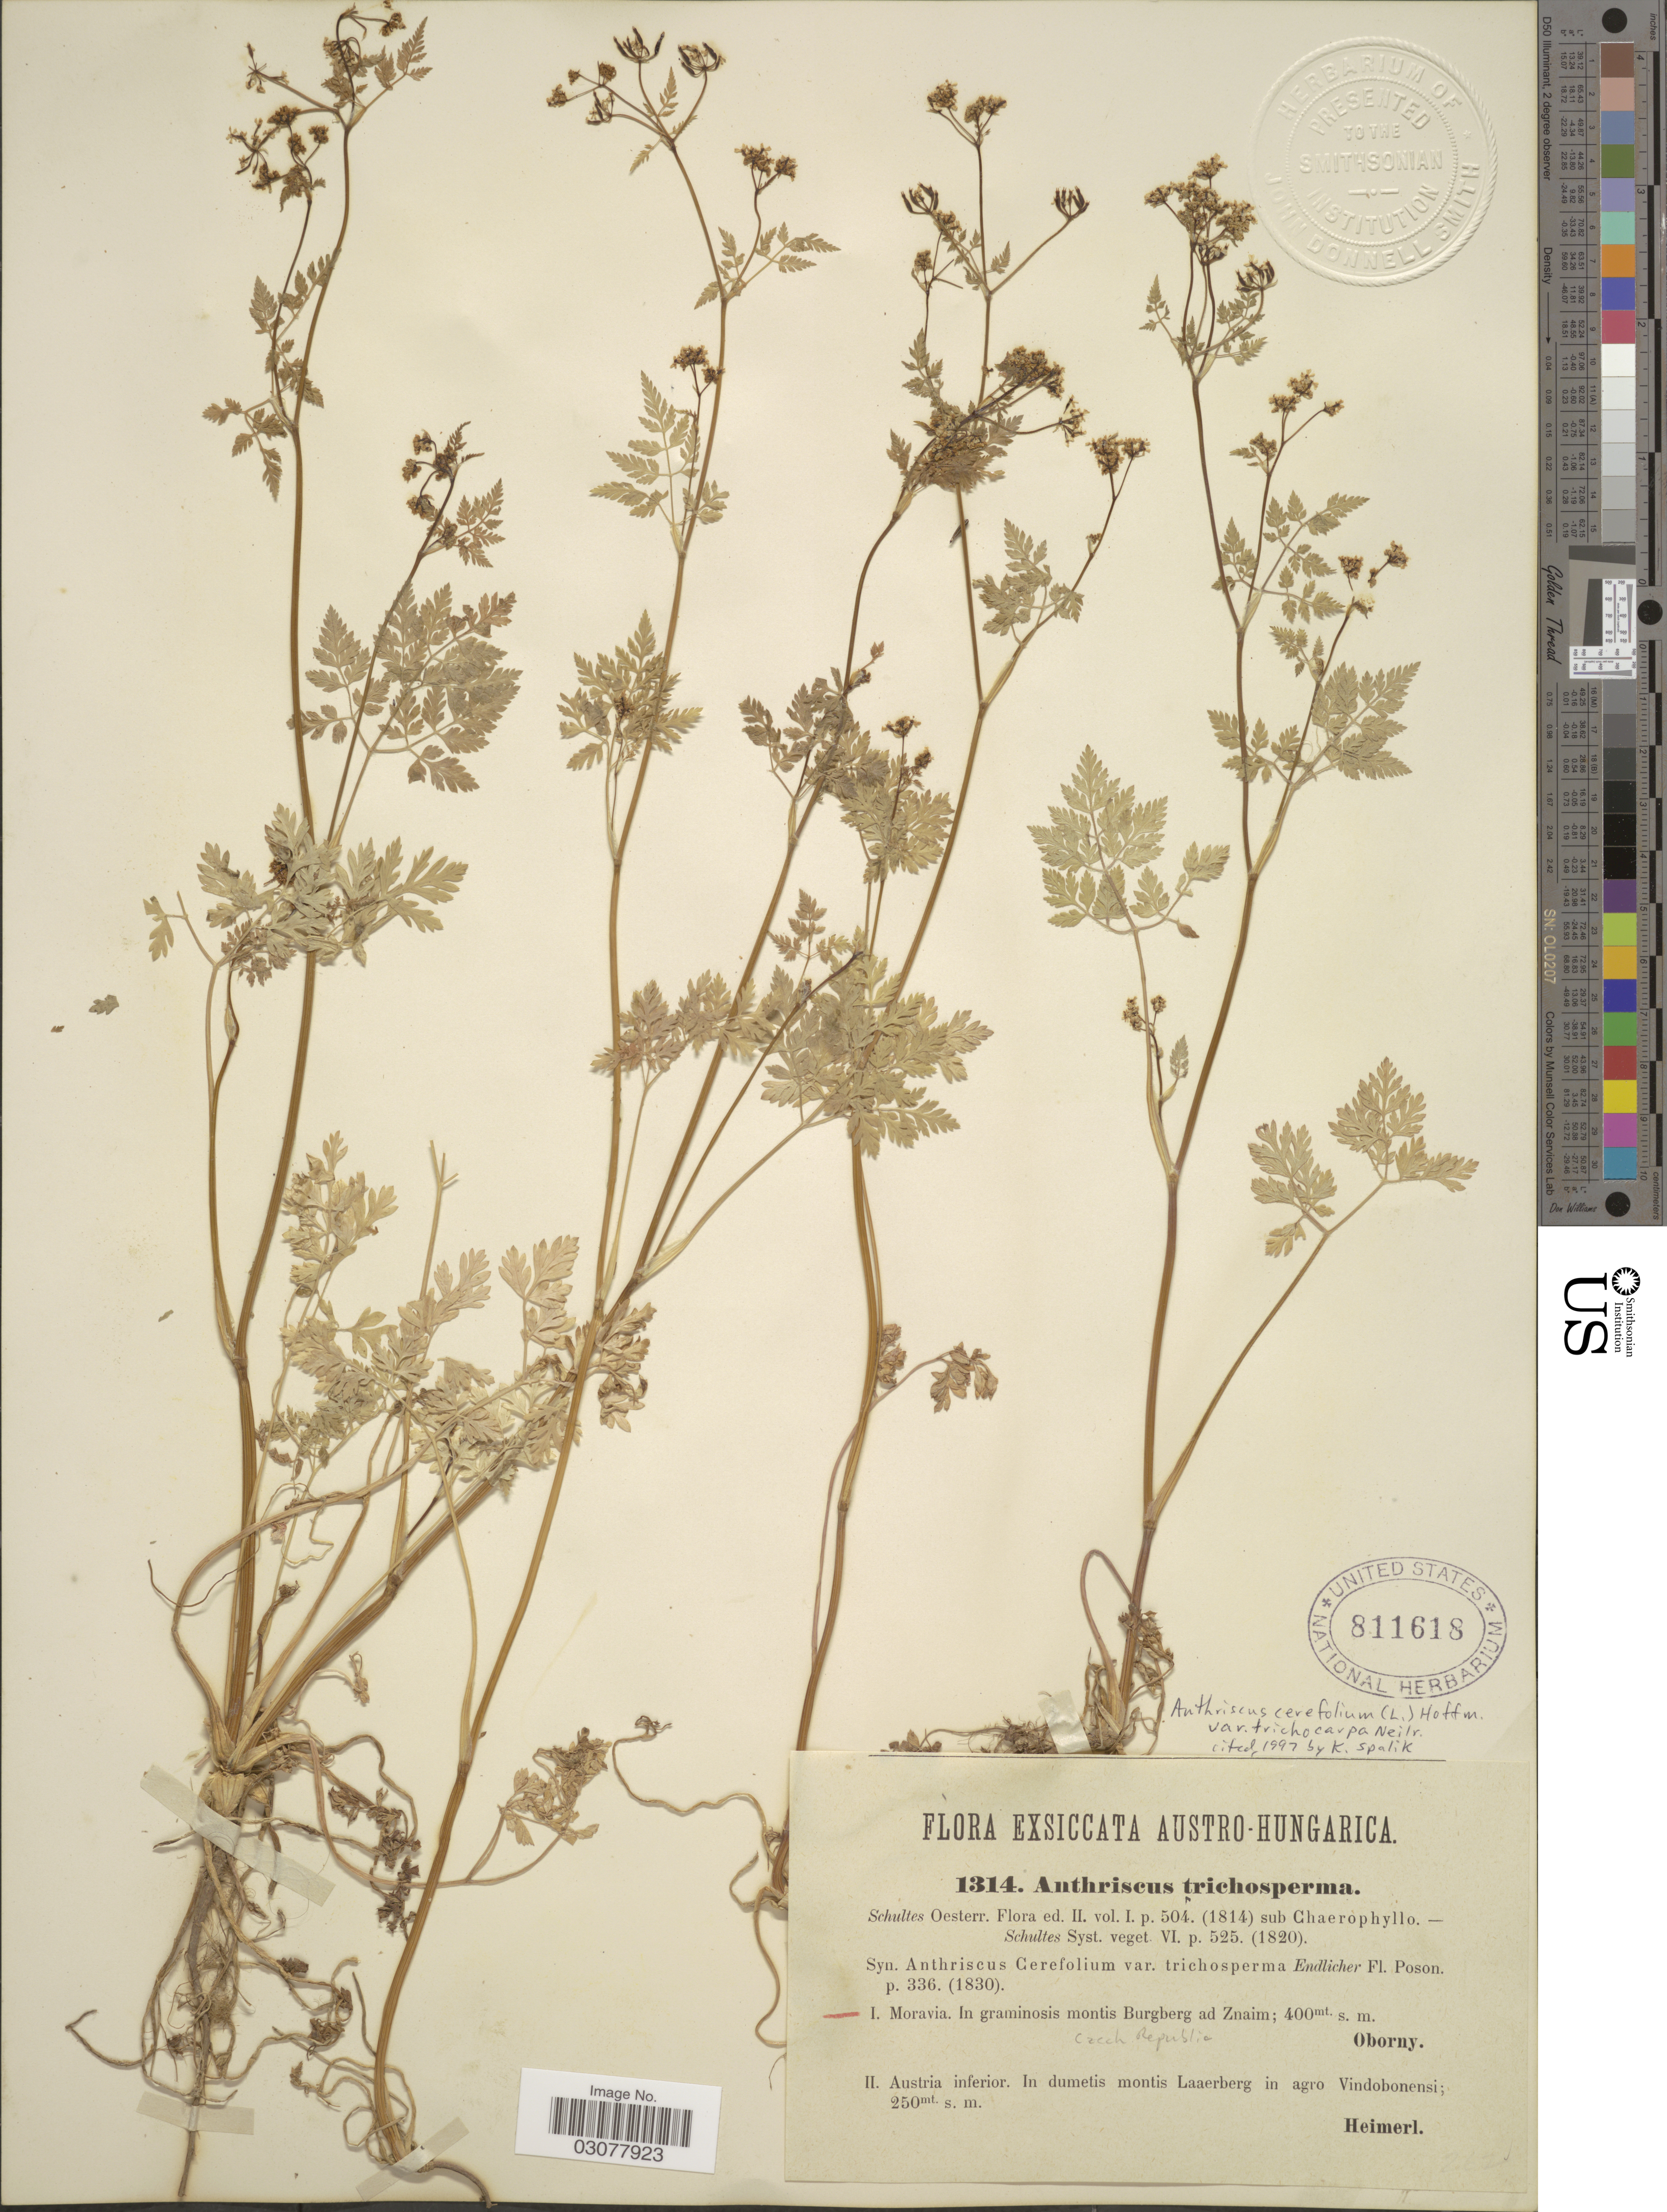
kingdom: Plantae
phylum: Tracheophyta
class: Magnoliopsida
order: Apiales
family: Apiaceae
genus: Anthriscus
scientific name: Anthriscus cerefolium var. trichocarpus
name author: Neilr.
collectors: Oborny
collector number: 1314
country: Czechia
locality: Austro-Hungarica, Moravia. In graminosis montis Burgberg ad Znaim.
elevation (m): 400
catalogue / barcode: US 811618